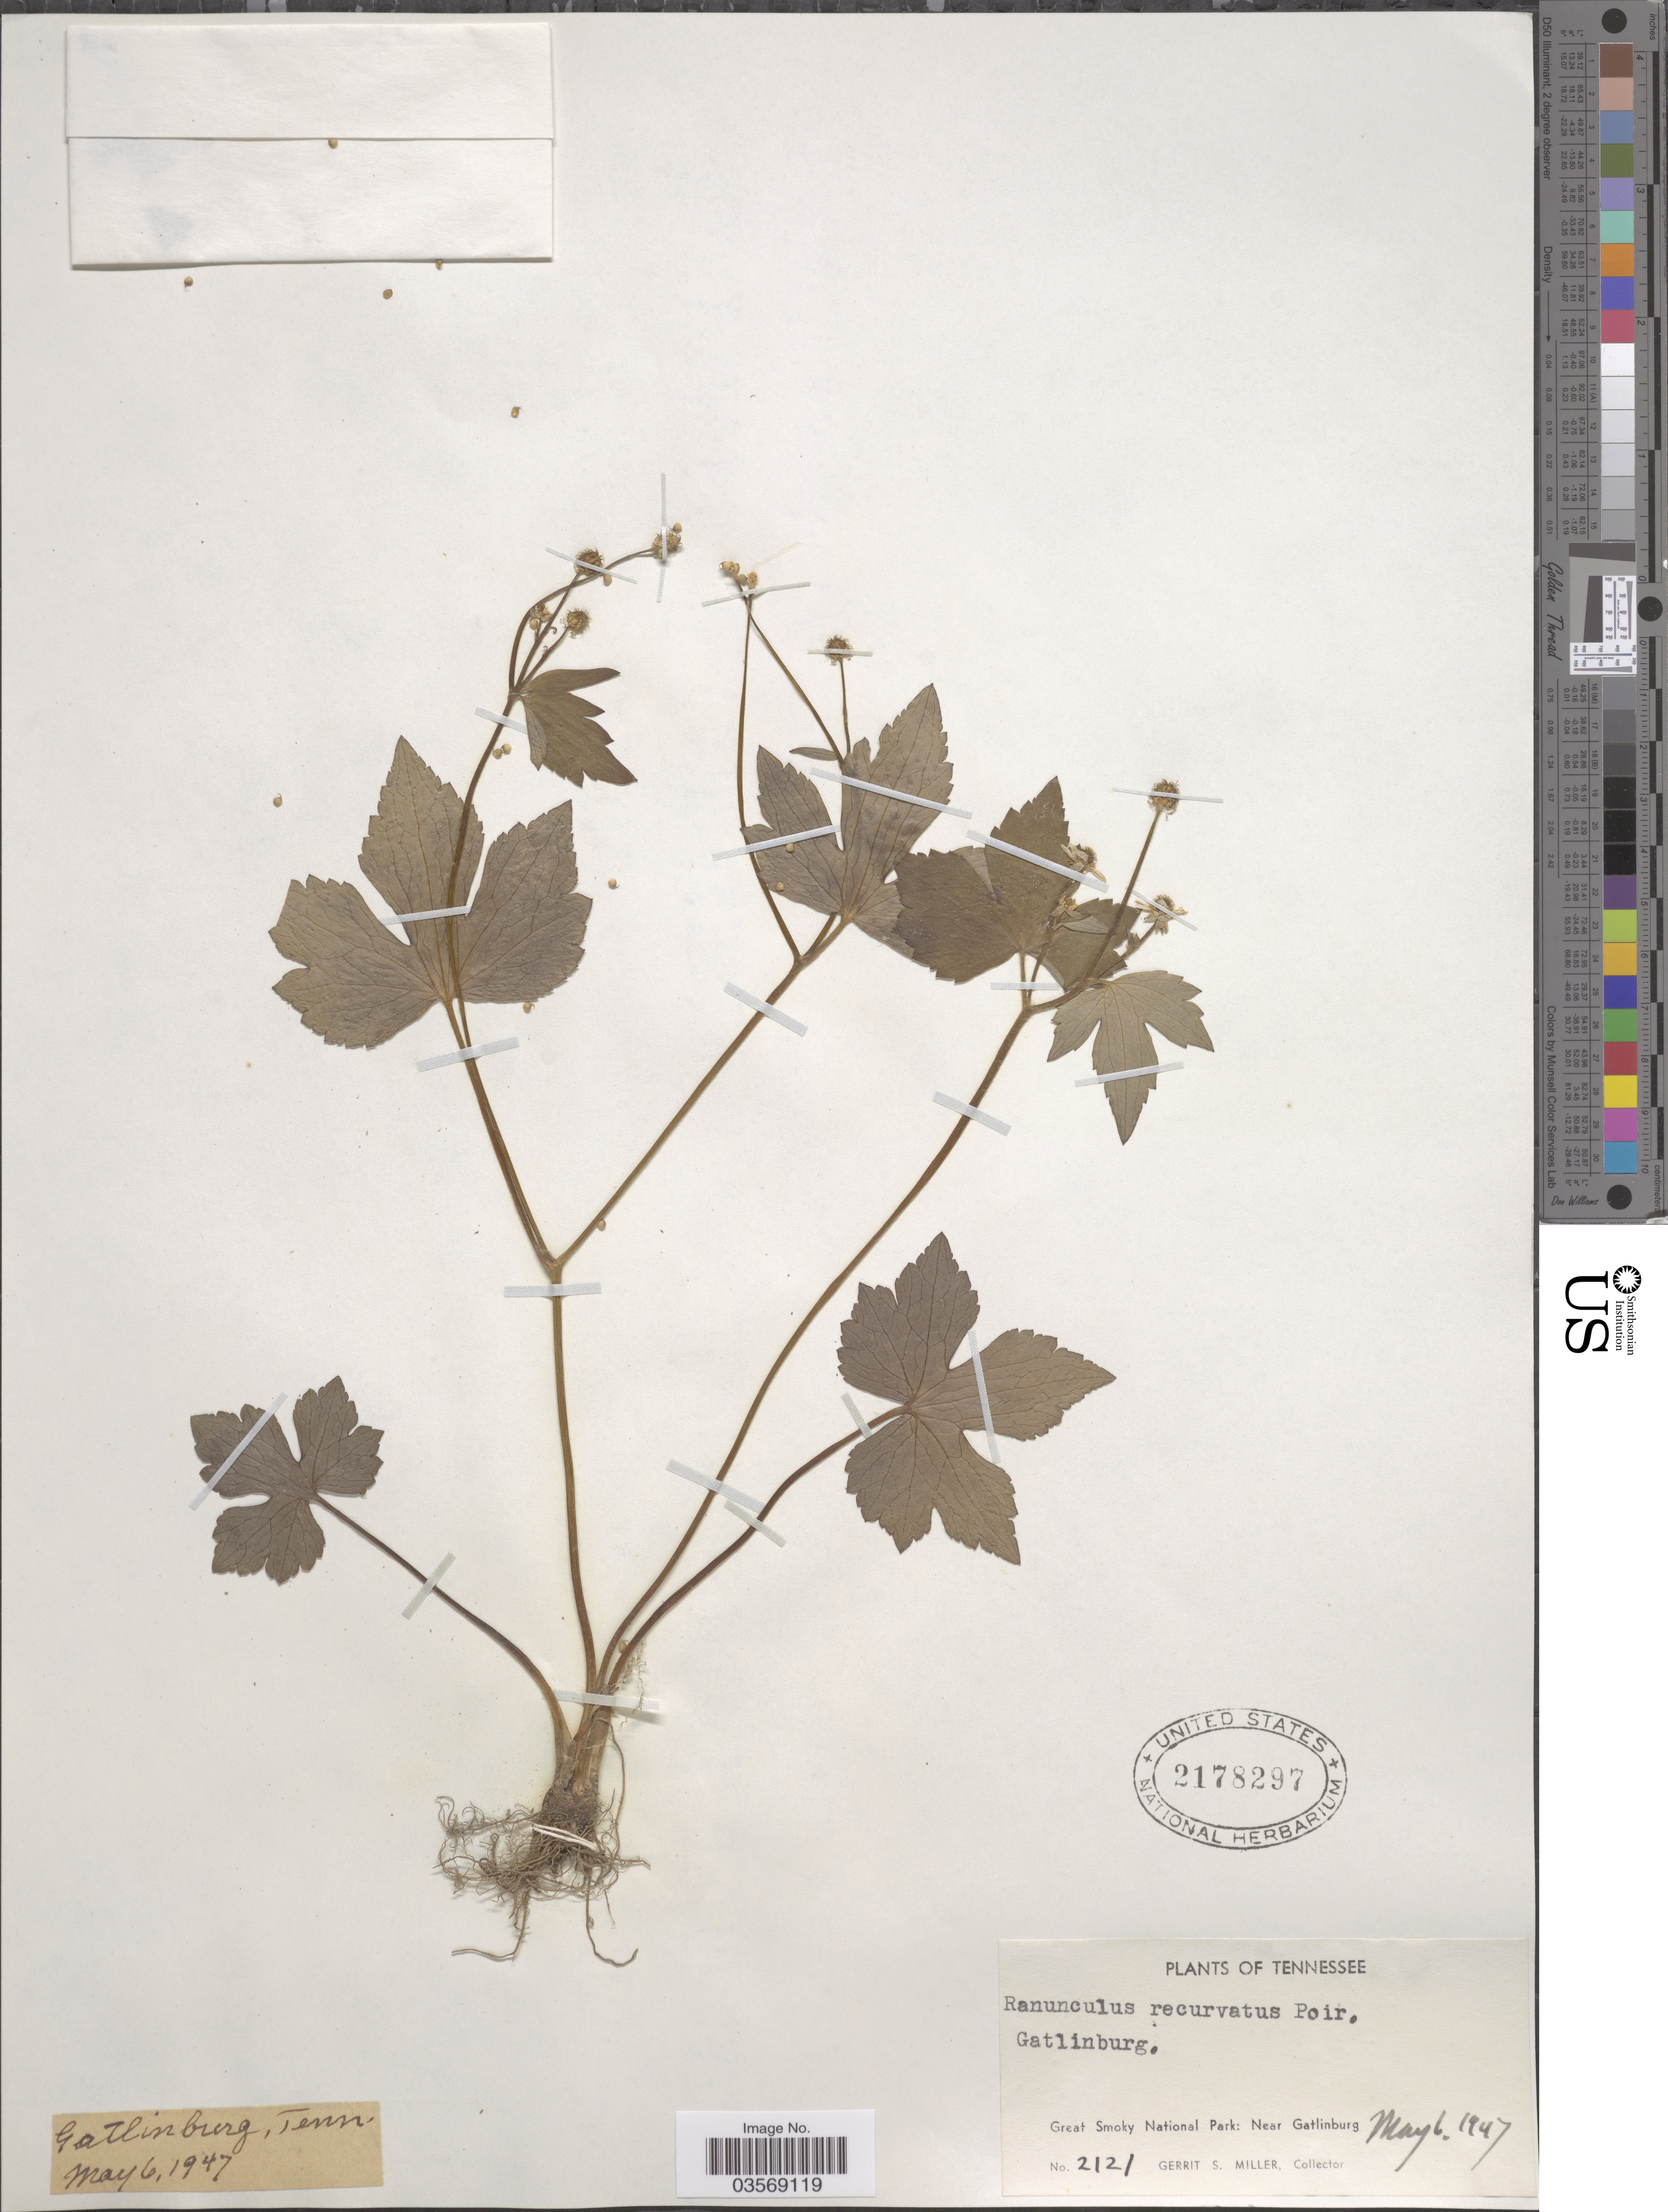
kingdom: Plantae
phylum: Tracheophyta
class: Magnoliopsida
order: Ranunculales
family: Ranunculaceae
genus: Ranunculus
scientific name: Ranunculus recurvatus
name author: Poir.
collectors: G. S. Miller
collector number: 2121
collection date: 1947-05-06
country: United States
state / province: Tennessee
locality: Gatlinburg. Great Smoky National Park: Near Gatlinburg.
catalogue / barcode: US 2178297